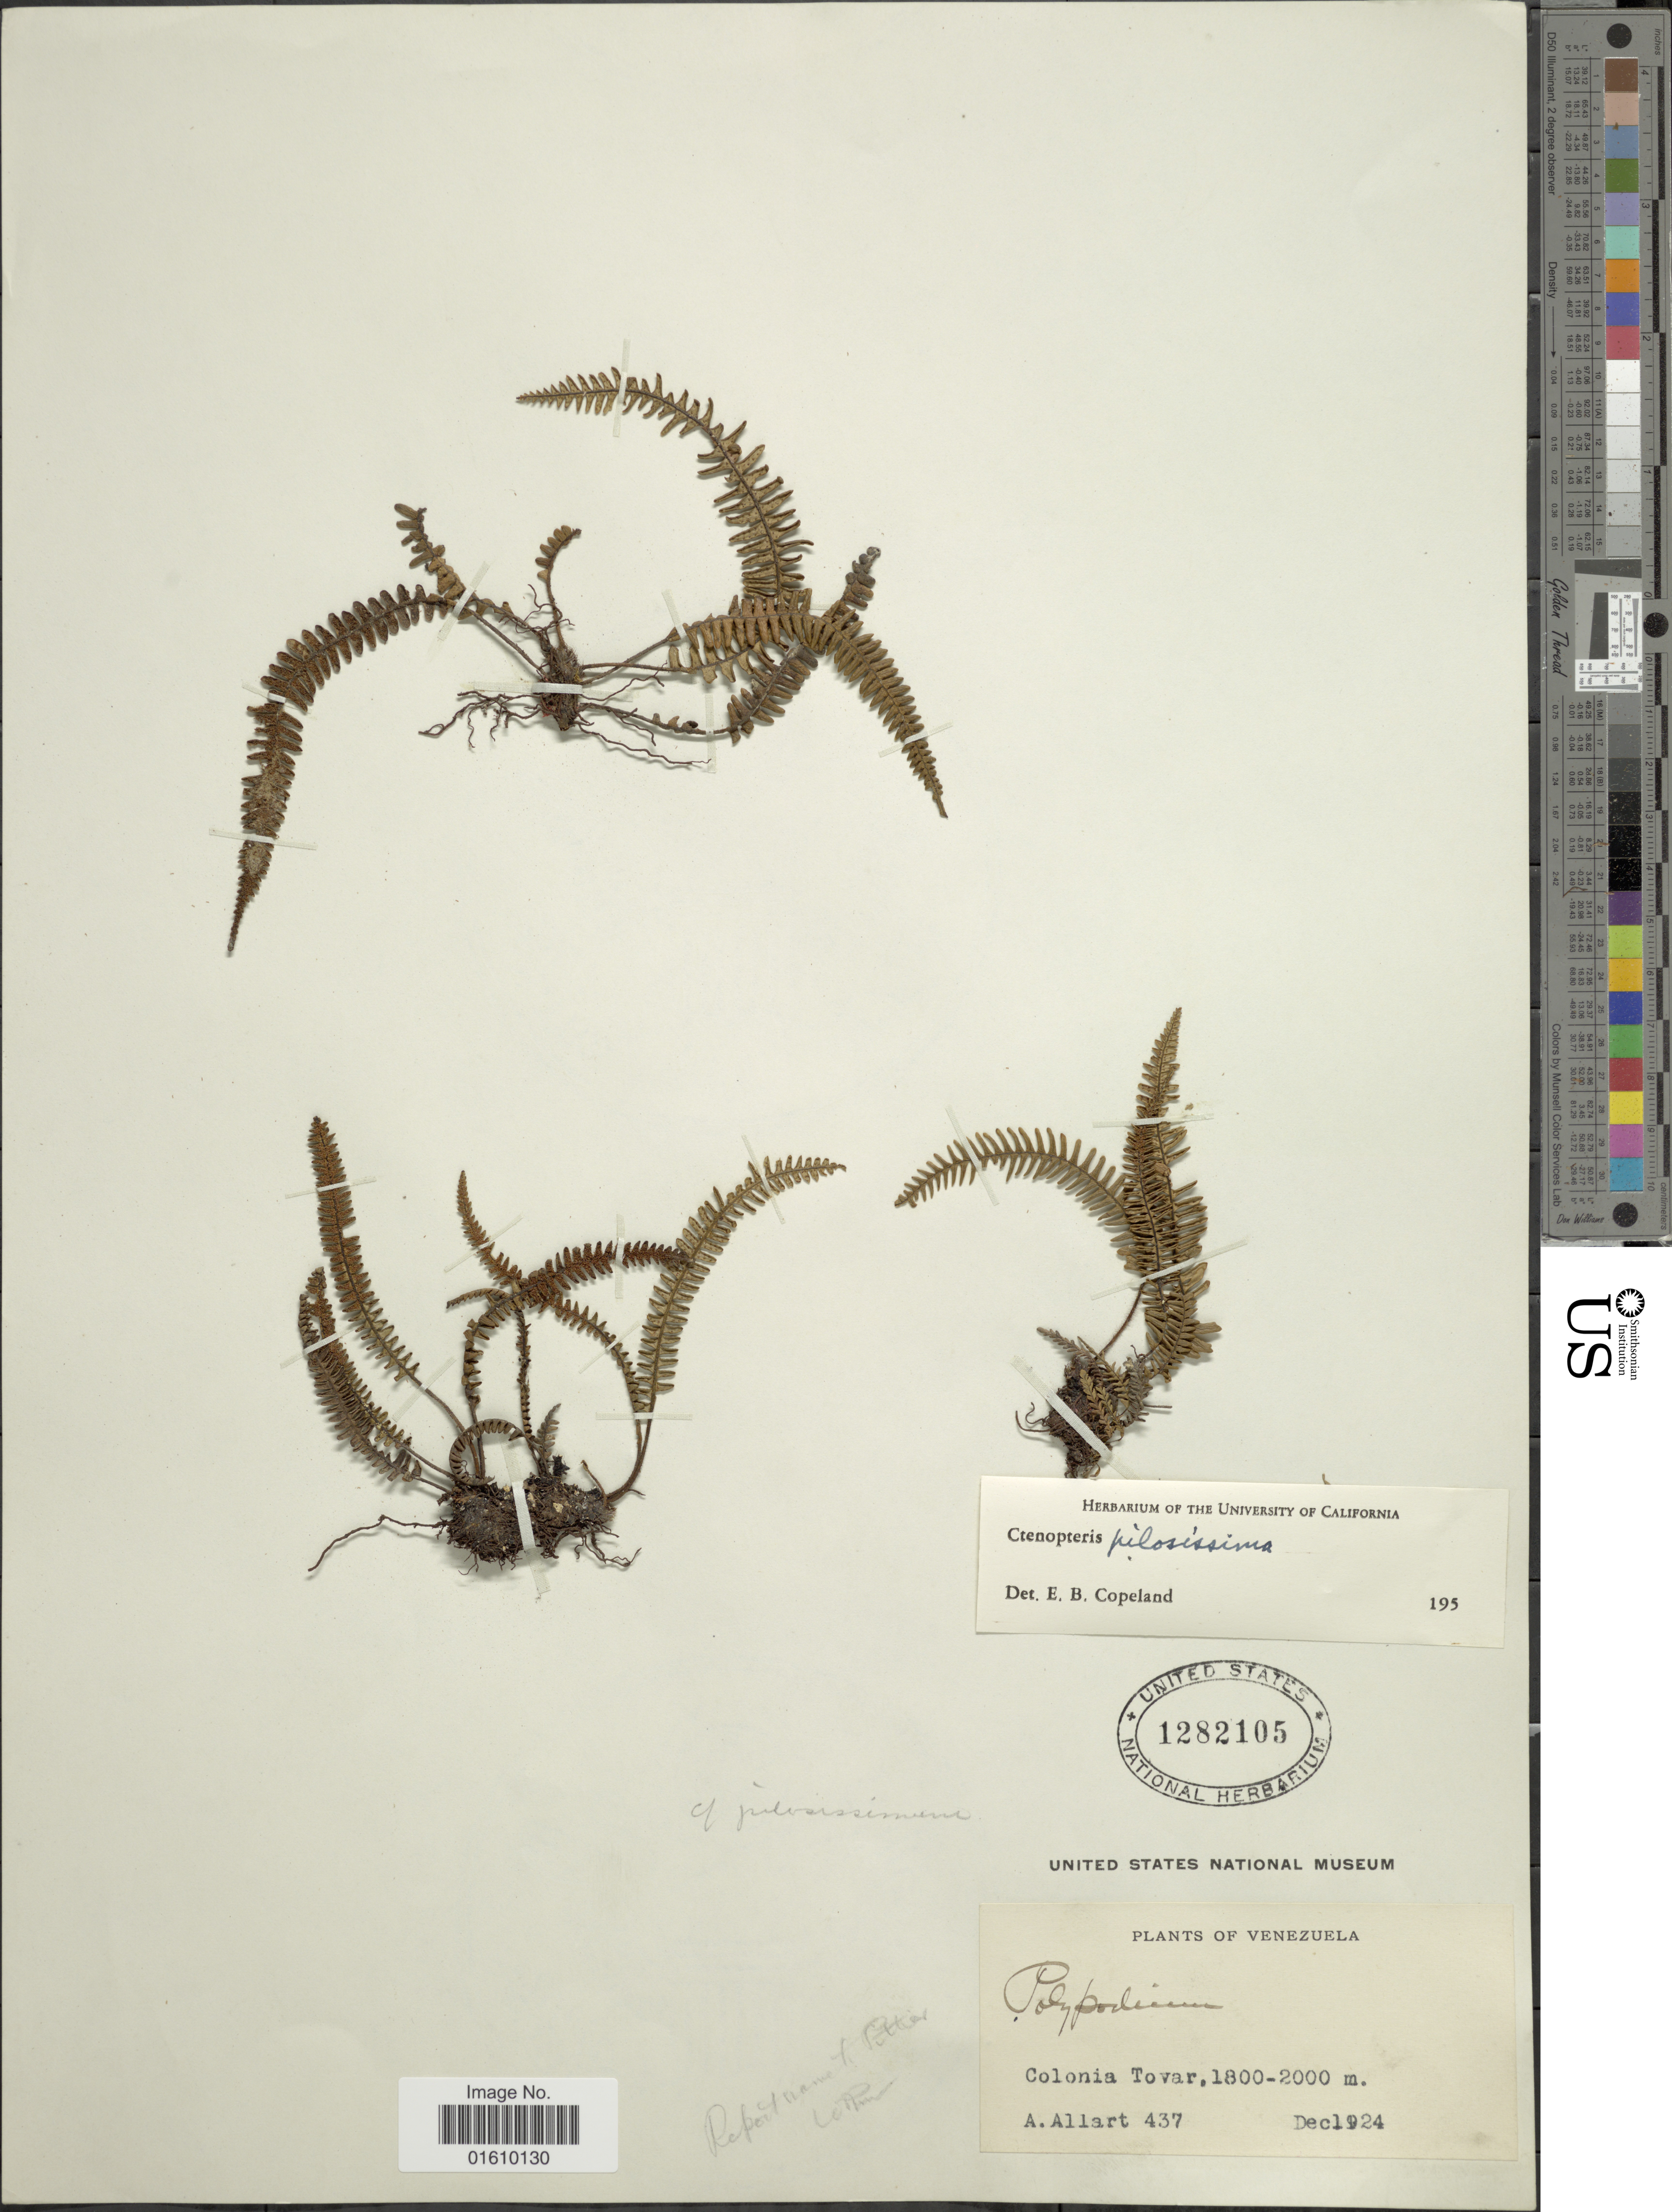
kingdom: Plantae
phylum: Tracheophyta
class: Polypodiopsida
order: Polypodiales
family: Polypodiaceae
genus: Melpomene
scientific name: Melpomene xiphopteroides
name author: (Liebm.) A.R. Sm. & R.C. Moran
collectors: A. Allart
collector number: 437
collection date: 1924-12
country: Venezuela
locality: Colonia Tovar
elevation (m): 1800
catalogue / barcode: US 1282105